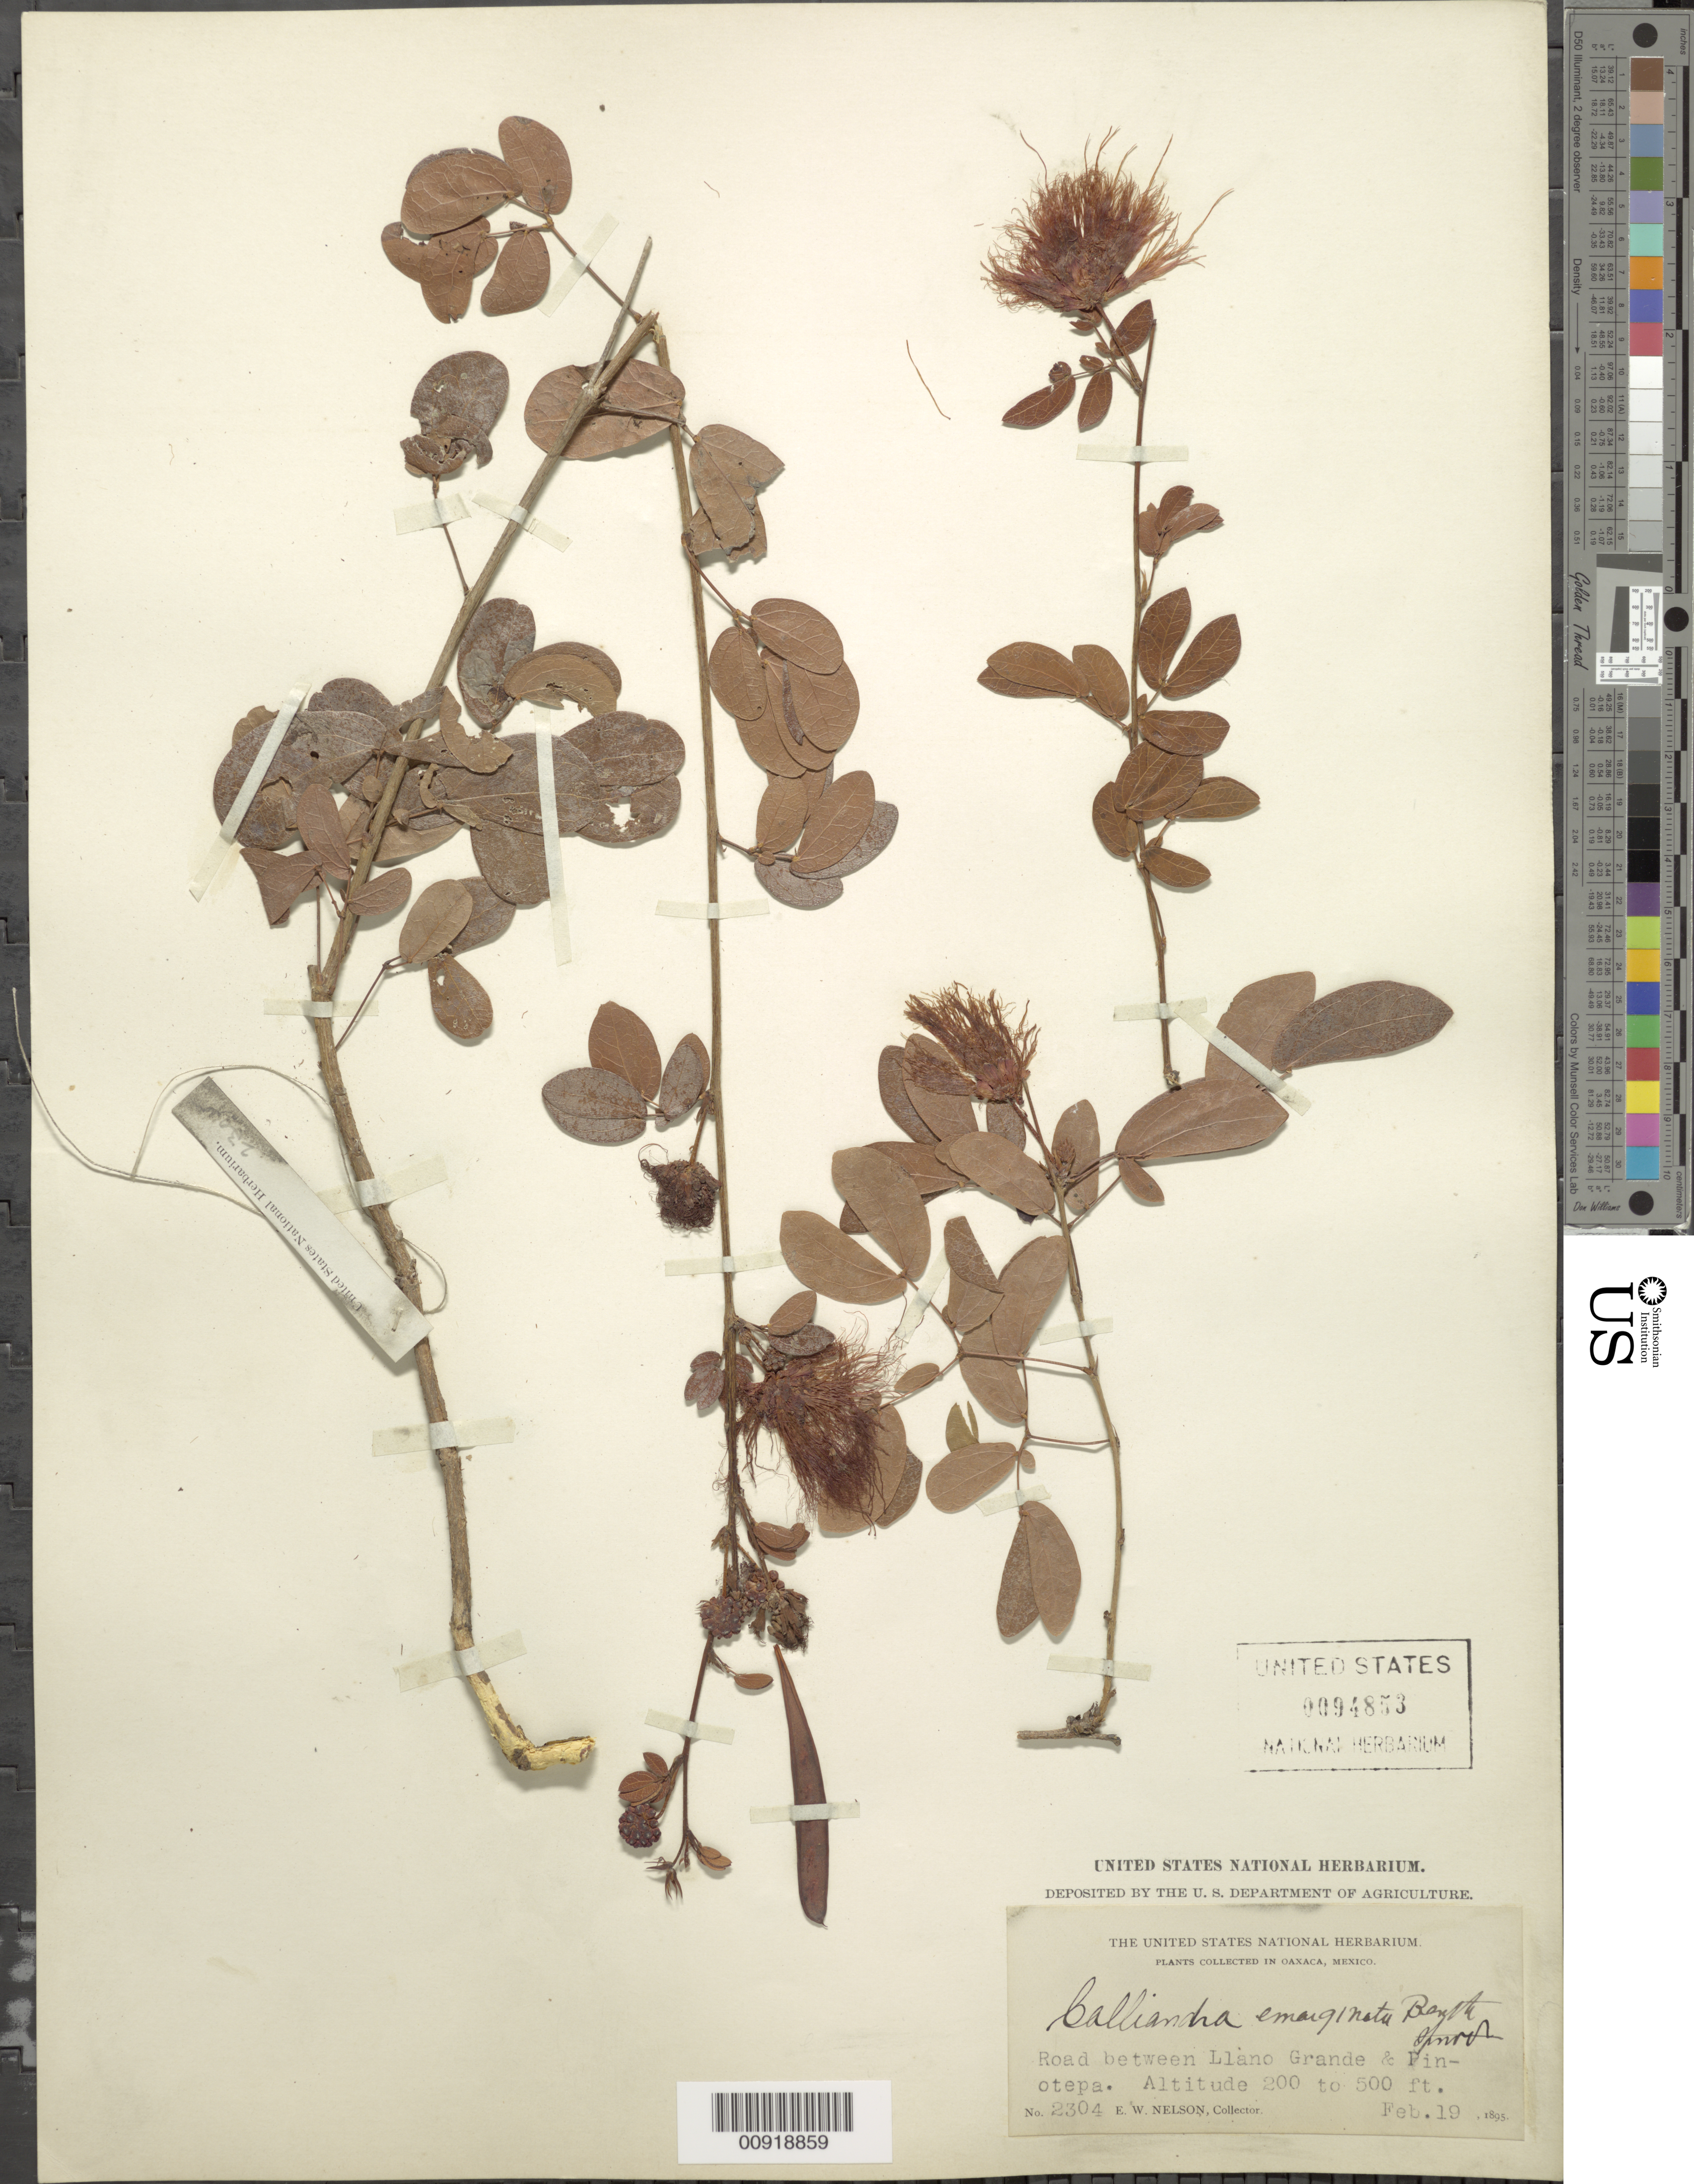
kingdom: Plantae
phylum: Tracheophyta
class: Magnoliopsida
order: Fabales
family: Fabaceae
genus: Calliandra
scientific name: Calliandra emarginata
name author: (Willd.) Benth.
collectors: E. W. Nelson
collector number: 2304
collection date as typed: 19 Feb 1895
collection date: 1895-02-19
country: Mexico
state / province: Oaxaca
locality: Road between Llano Grande & Pinotepa.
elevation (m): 61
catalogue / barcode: US 94853